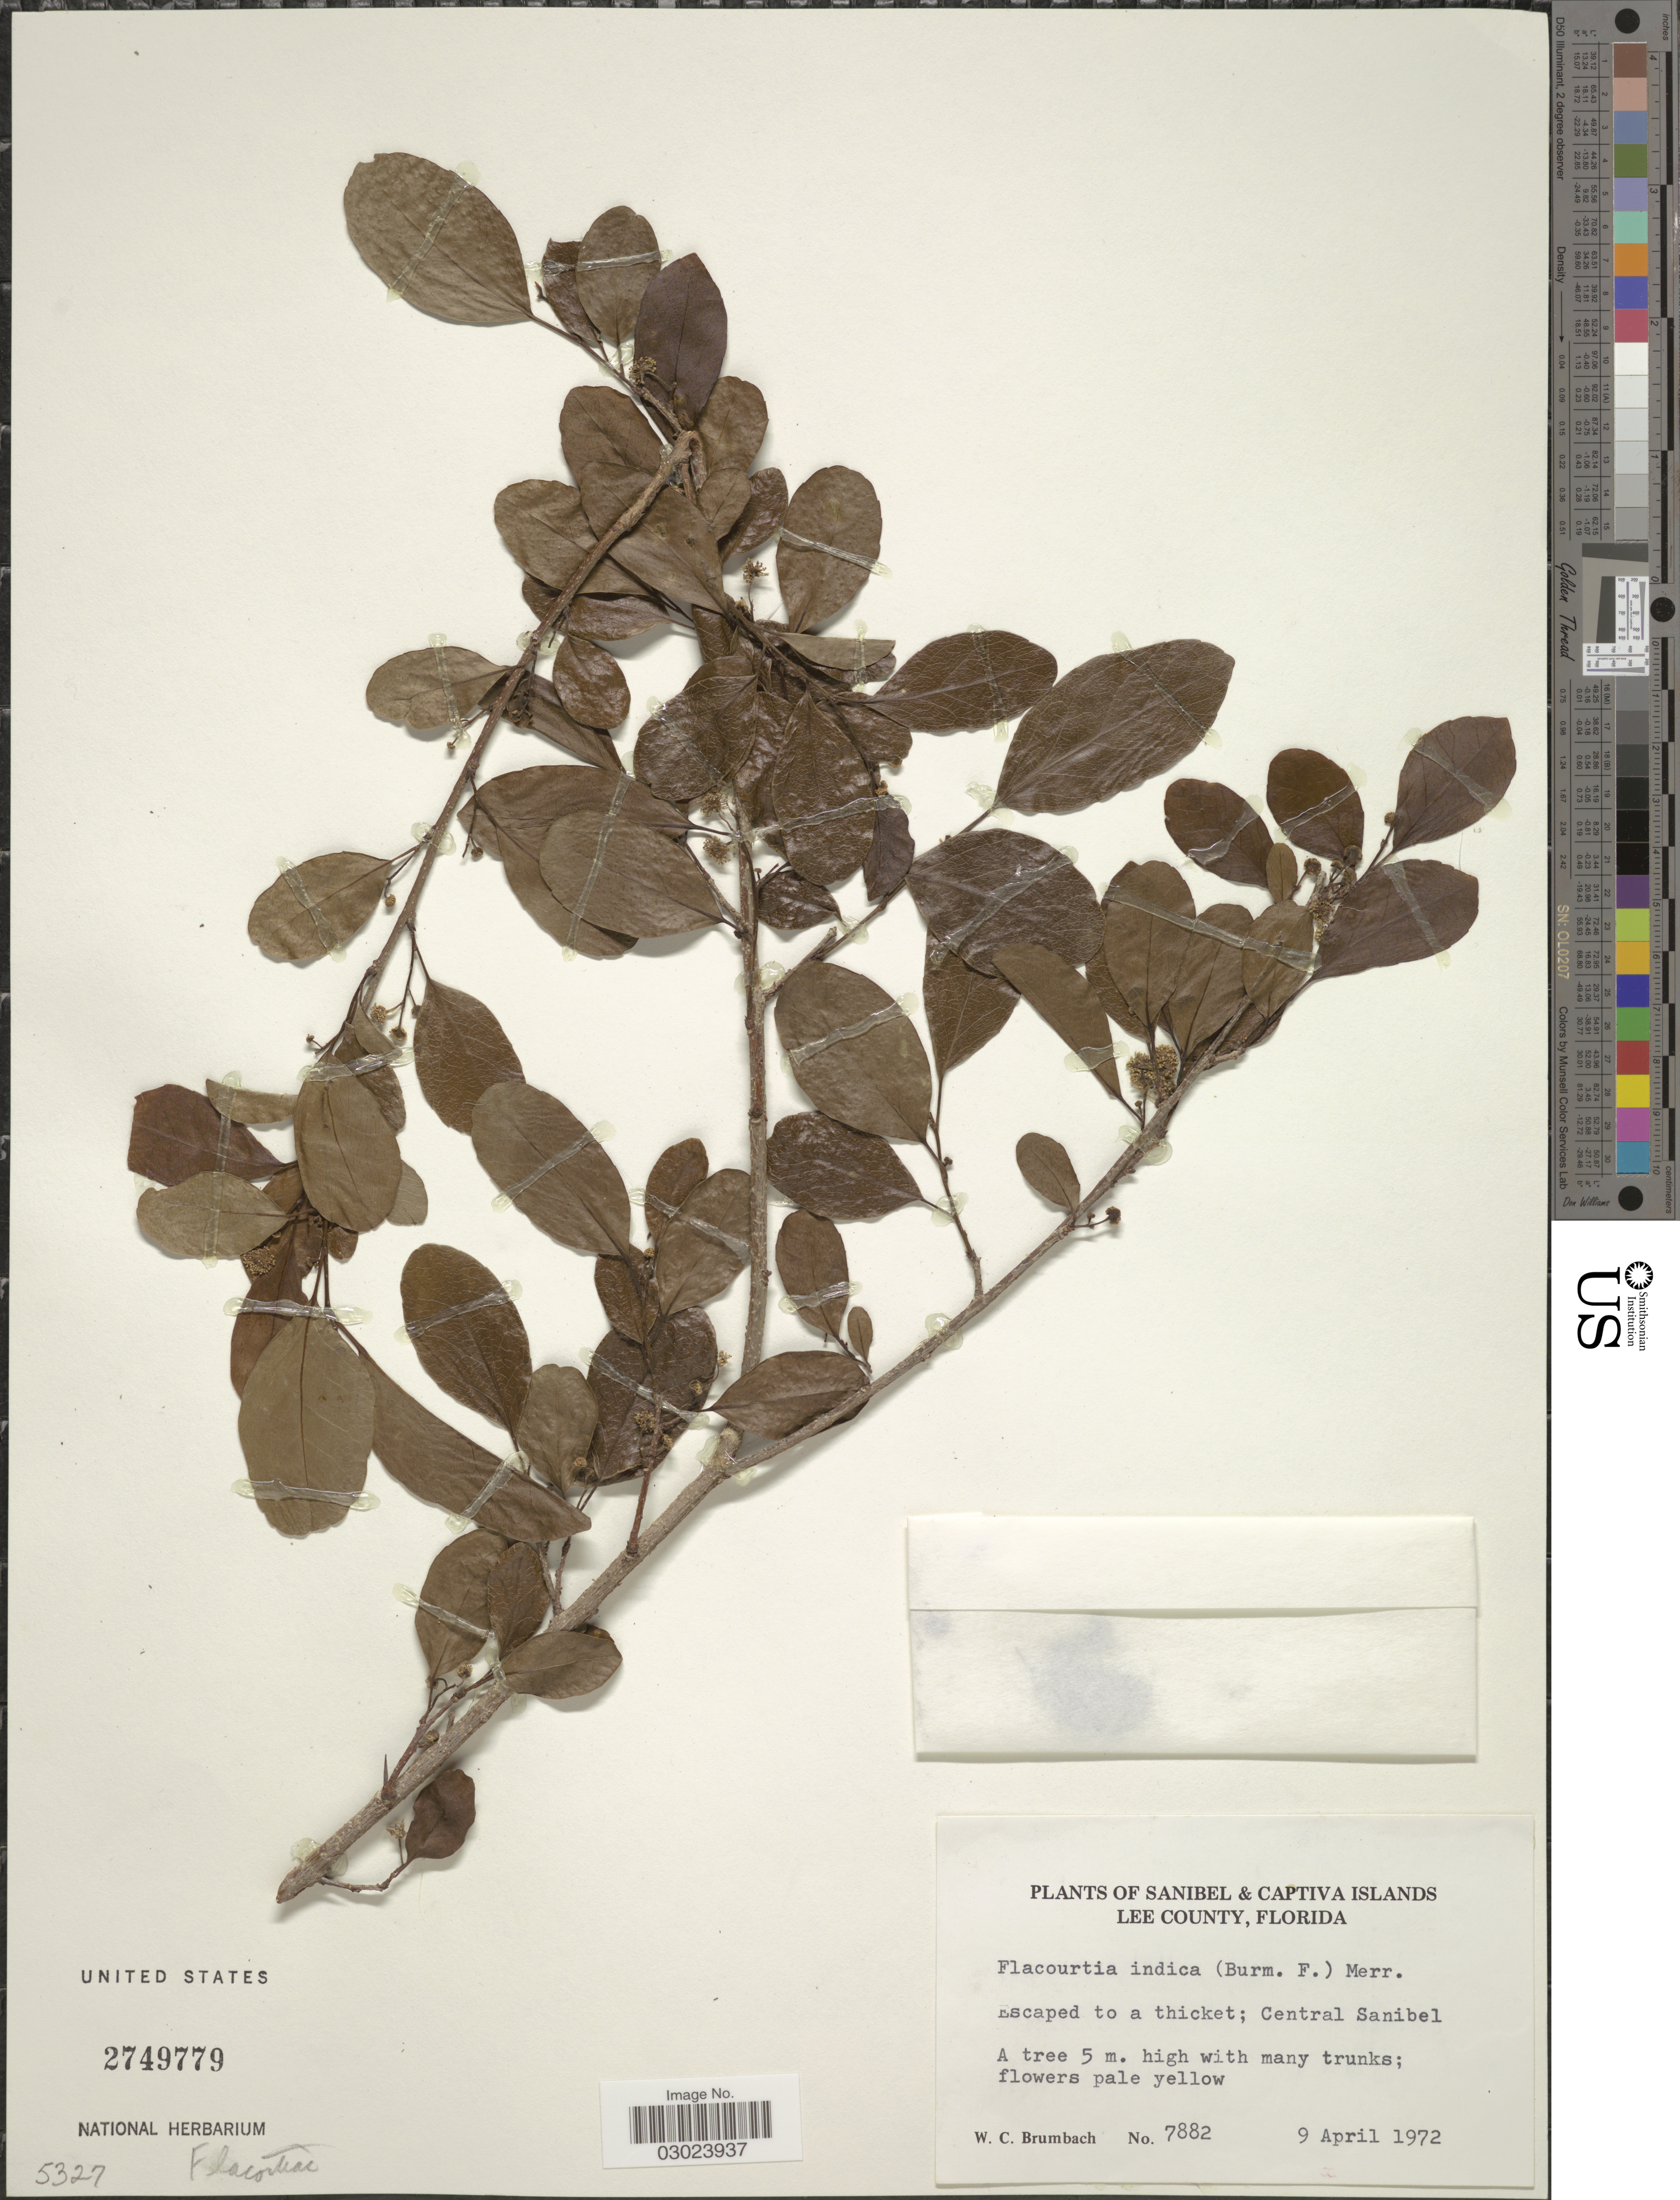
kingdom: Plantae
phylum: Tracheophyta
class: Magnoliopsida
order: Malpighiales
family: Salicaceae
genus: Flacourtia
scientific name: Flacourtia indica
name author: (Burm. f.) Merr.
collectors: W. C. Brumbach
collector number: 7882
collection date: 1972-04-09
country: United States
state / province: Florida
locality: Sanibel & Captiva Islands. Lee County. Central Sanibel.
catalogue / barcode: US 2749779